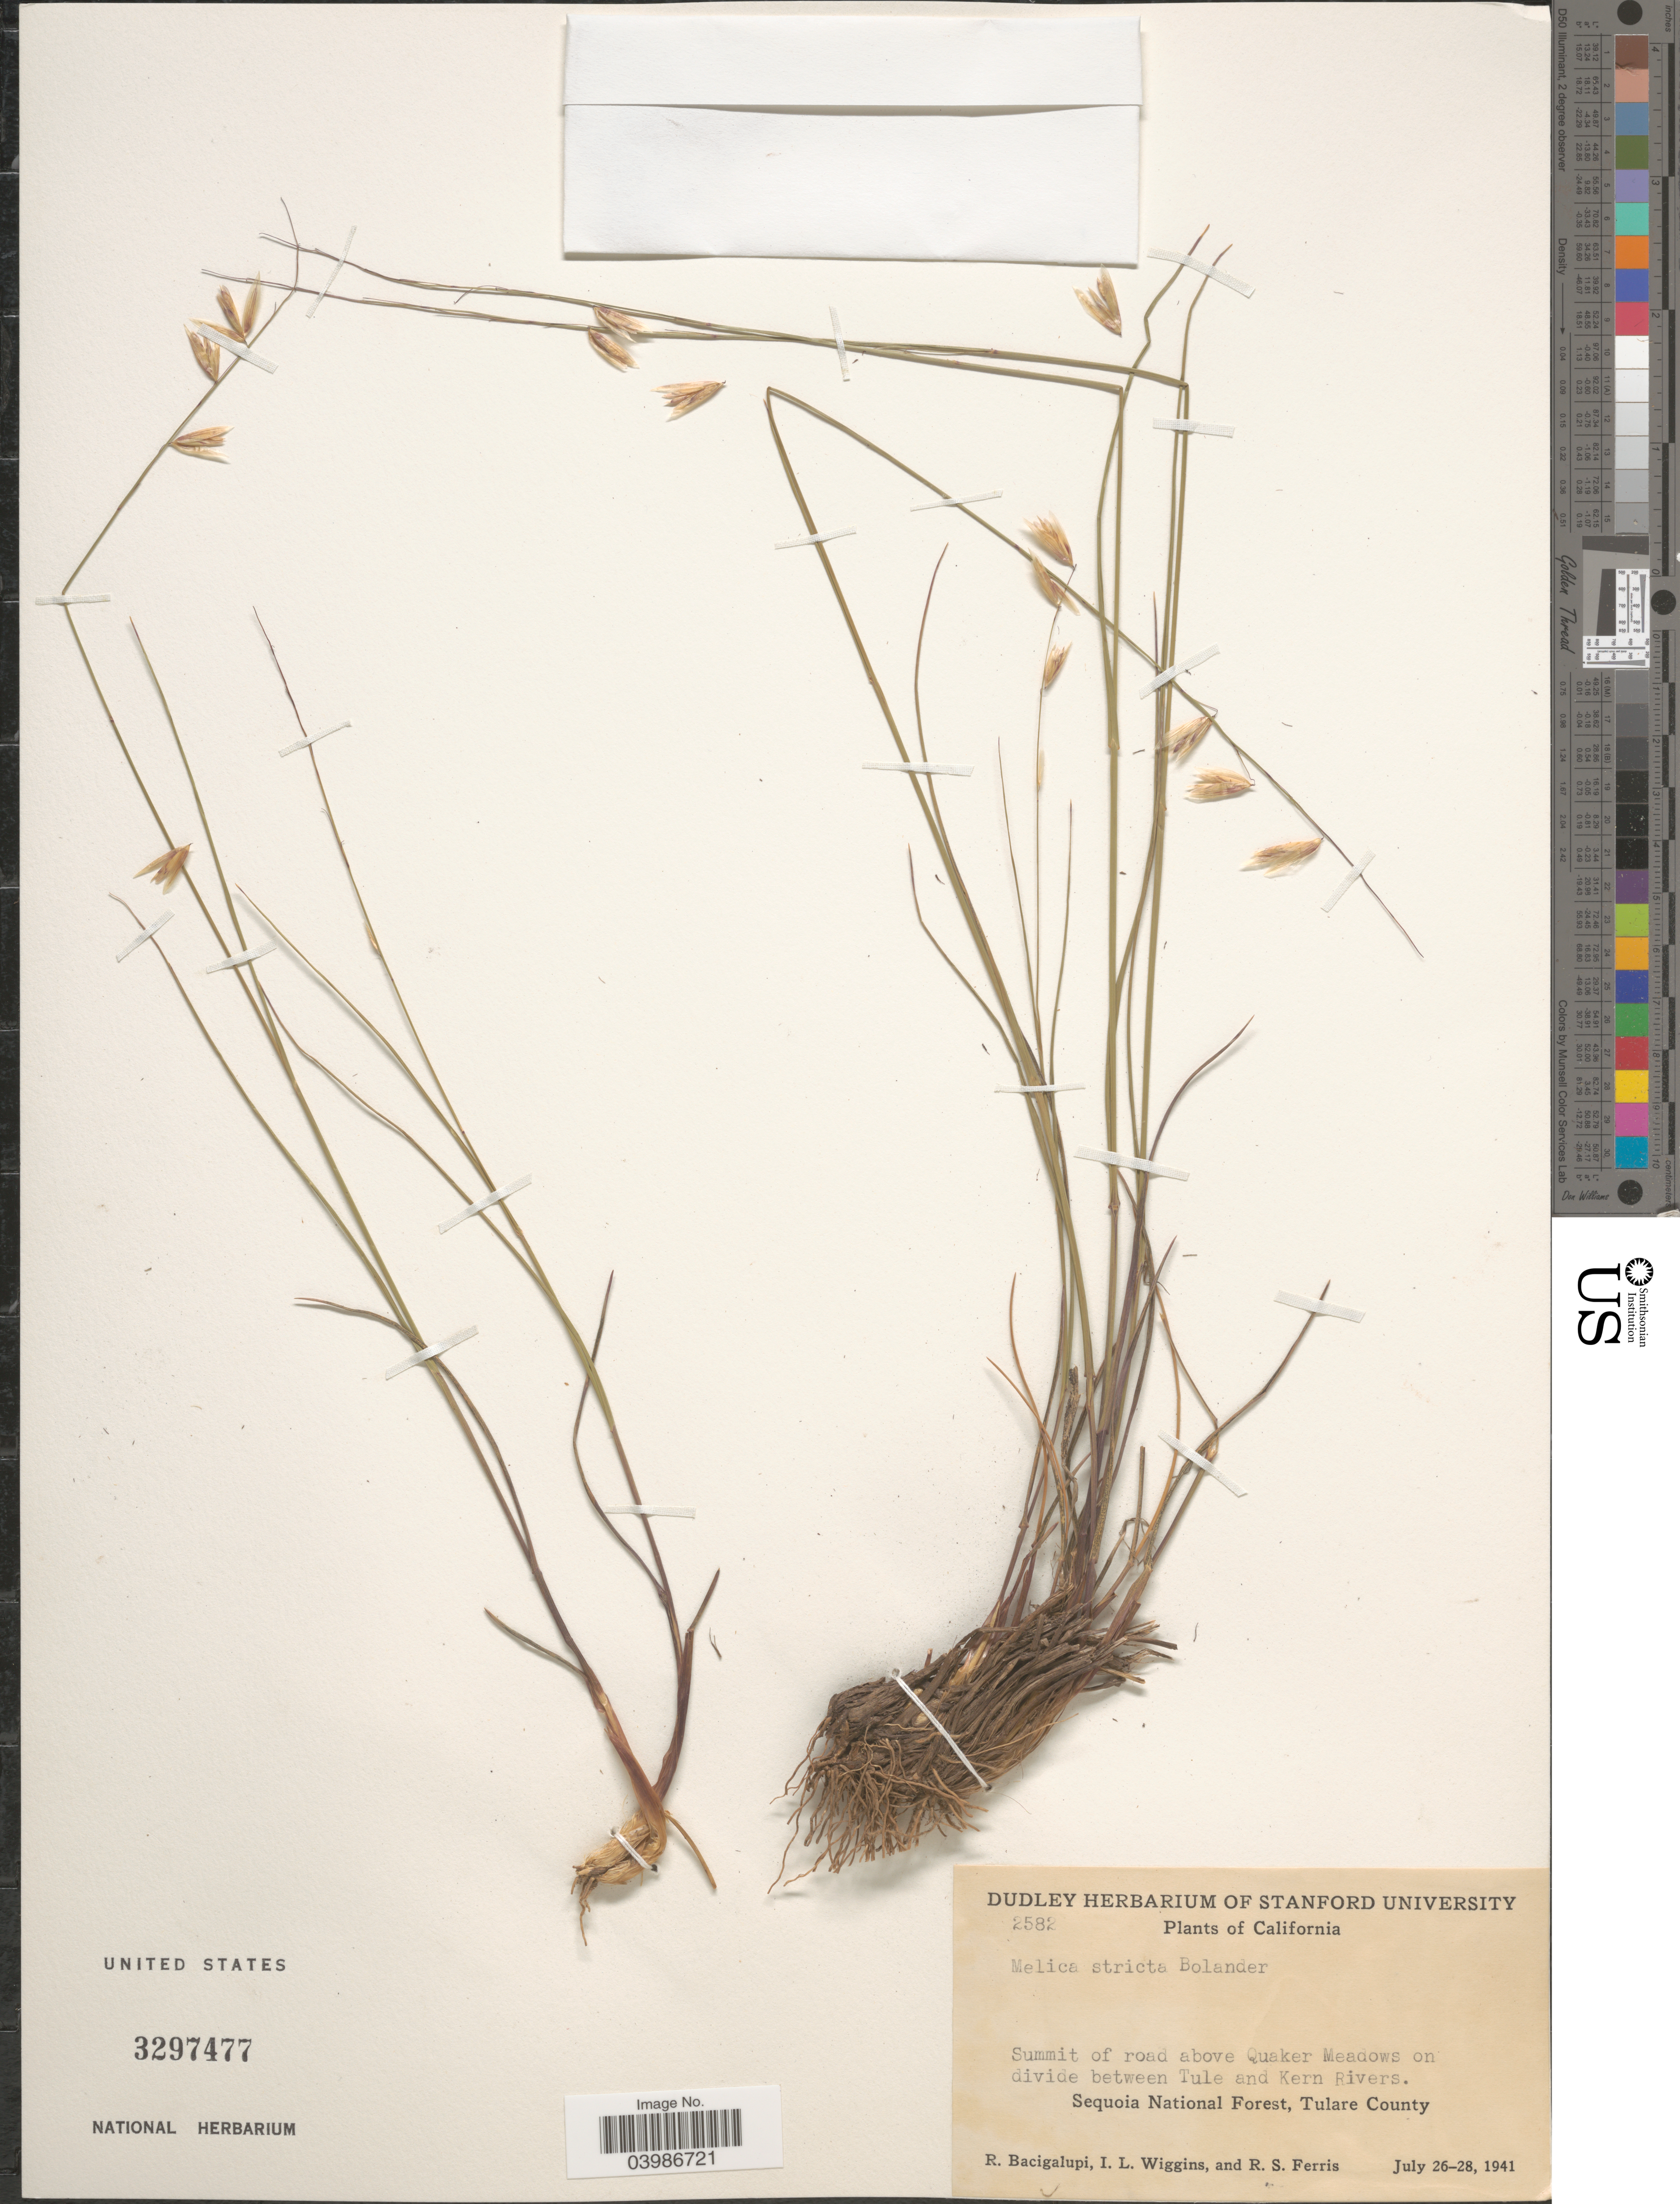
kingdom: Plantae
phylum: Tracheophyta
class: Liliopsida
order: Poales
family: Poaceae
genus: Melica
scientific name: Melica stricta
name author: Bol.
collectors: R. Bacigalupi, I. L. Wiggins & R. S. Ferris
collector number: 2582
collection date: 1941-07-26/1941-07-28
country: United States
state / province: California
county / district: Tulare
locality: Summit of road above Quaker Meadows on divide between Tule and Kern Rivers. Sequoia National Forest, Tulare County.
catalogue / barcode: US 3297477